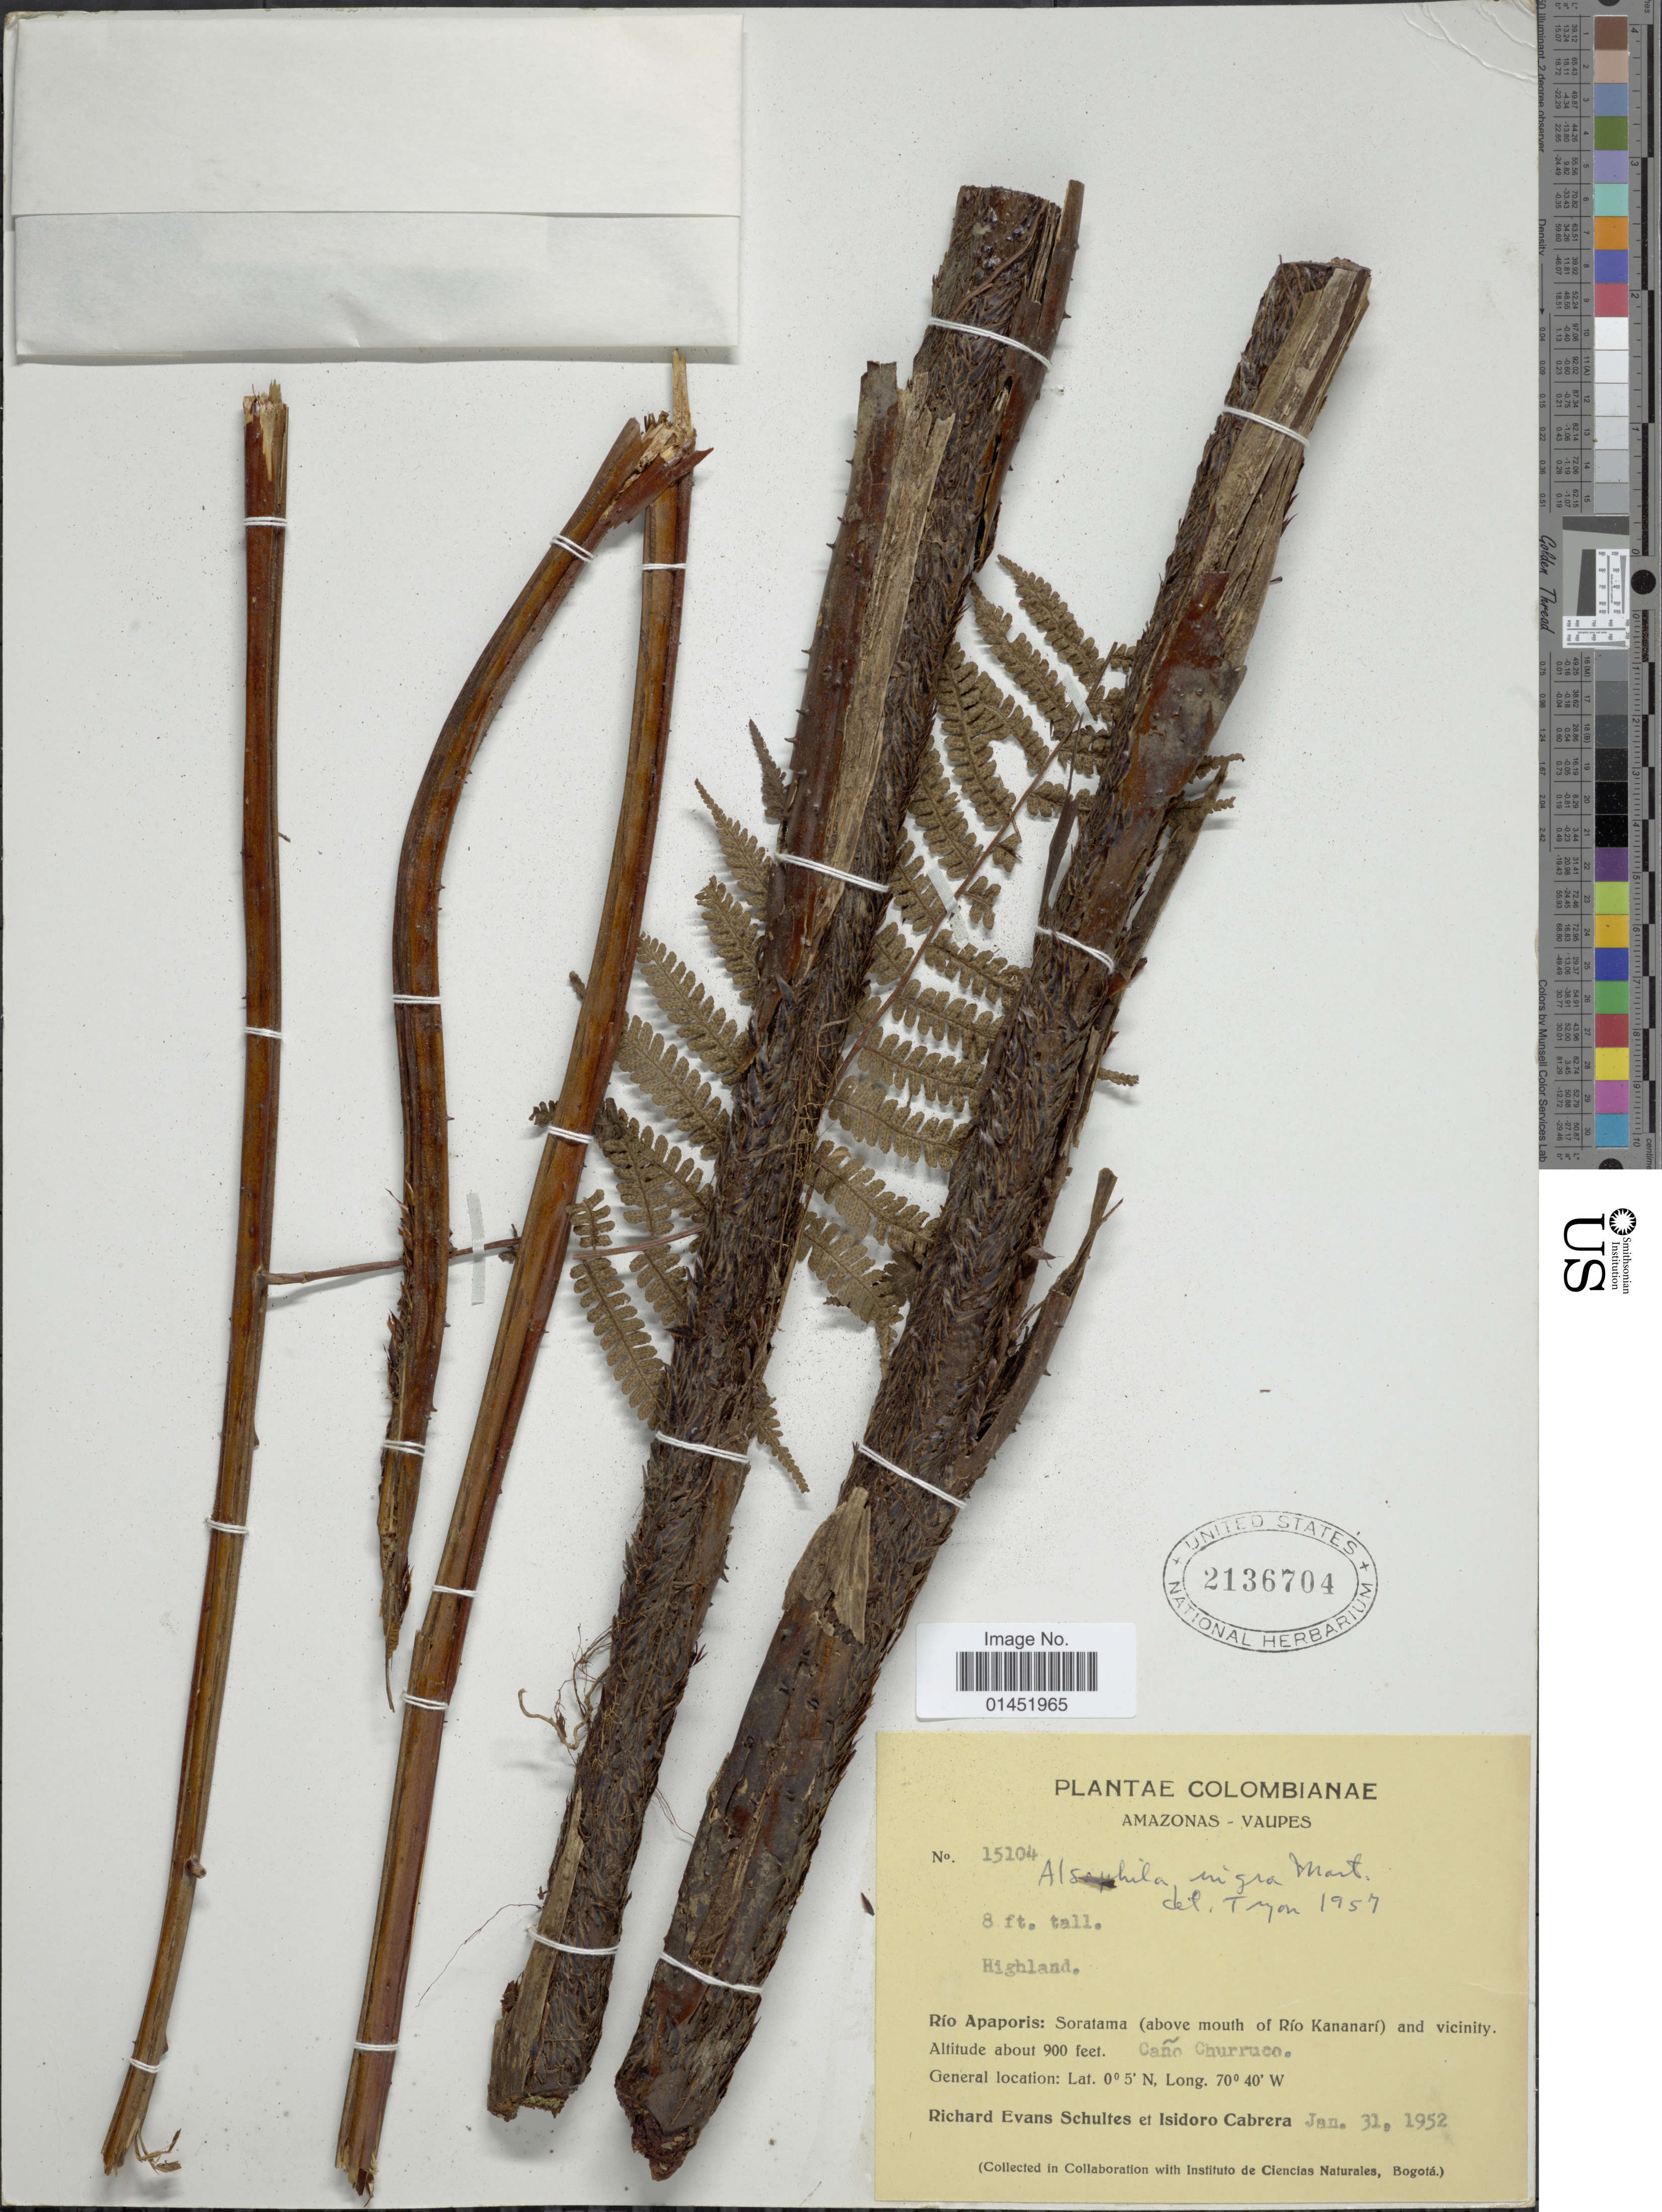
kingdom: Plantae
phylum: Tracheophyta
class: Polypodiopsida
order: Cyatheales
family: Cyatheaceae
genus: Cyathea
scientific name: Cyathea lasiosora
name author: (Mett. ex Kuhn) Domin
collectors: R. E. Schultes & I. Cabrera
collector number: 15104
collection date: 1952-01-31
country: Colombia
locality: Amazonas-Vaupes, Río Apaporis: Soratama (above mouth of Río Kanaarí) and vicinity, Caño Churruco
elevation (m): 274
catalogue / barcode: US 2136704